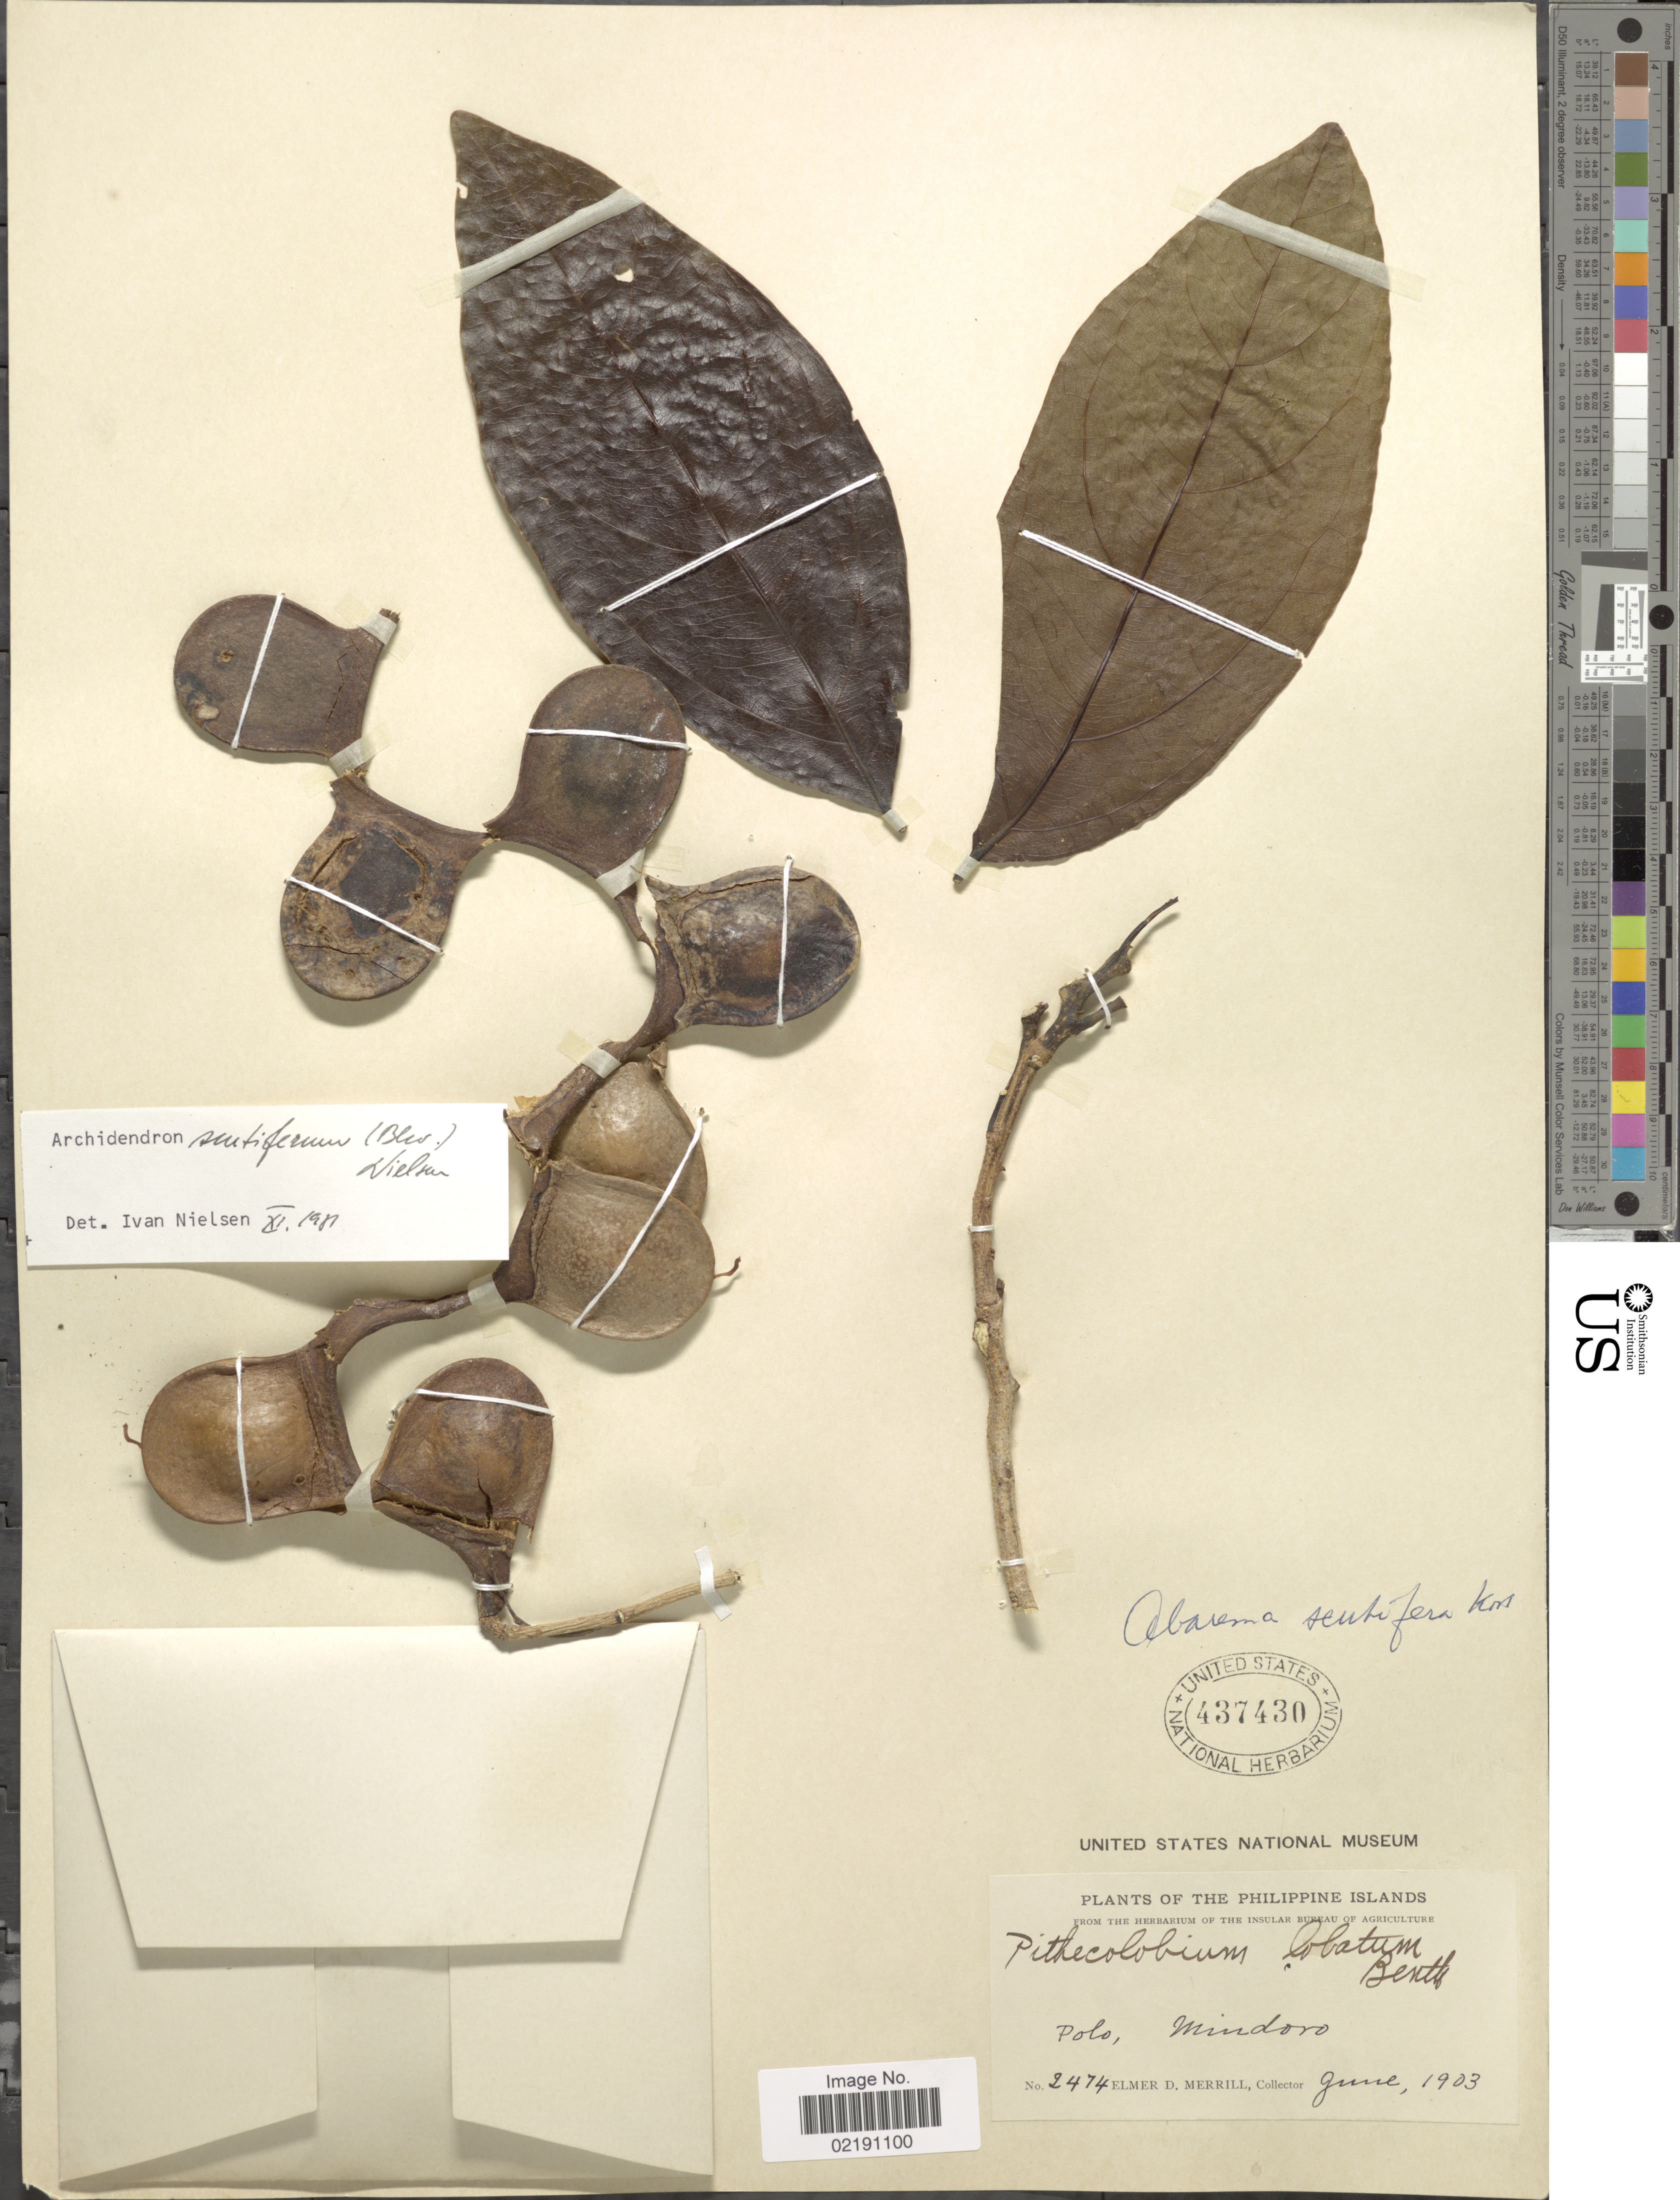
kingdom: Plantae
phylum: Tracheophyta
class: Magnoliopsida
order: Fabales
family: Fabaceae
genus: Archidendron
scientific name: Archidendron scutiferum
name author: (Blanco) I.C. Nielsen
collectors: E. D. Merrill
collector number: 2474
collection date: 1903-06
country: Philippines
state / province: Mimaropa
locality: Philippine Islands. Polo, Mindoro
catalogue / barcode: US 437430